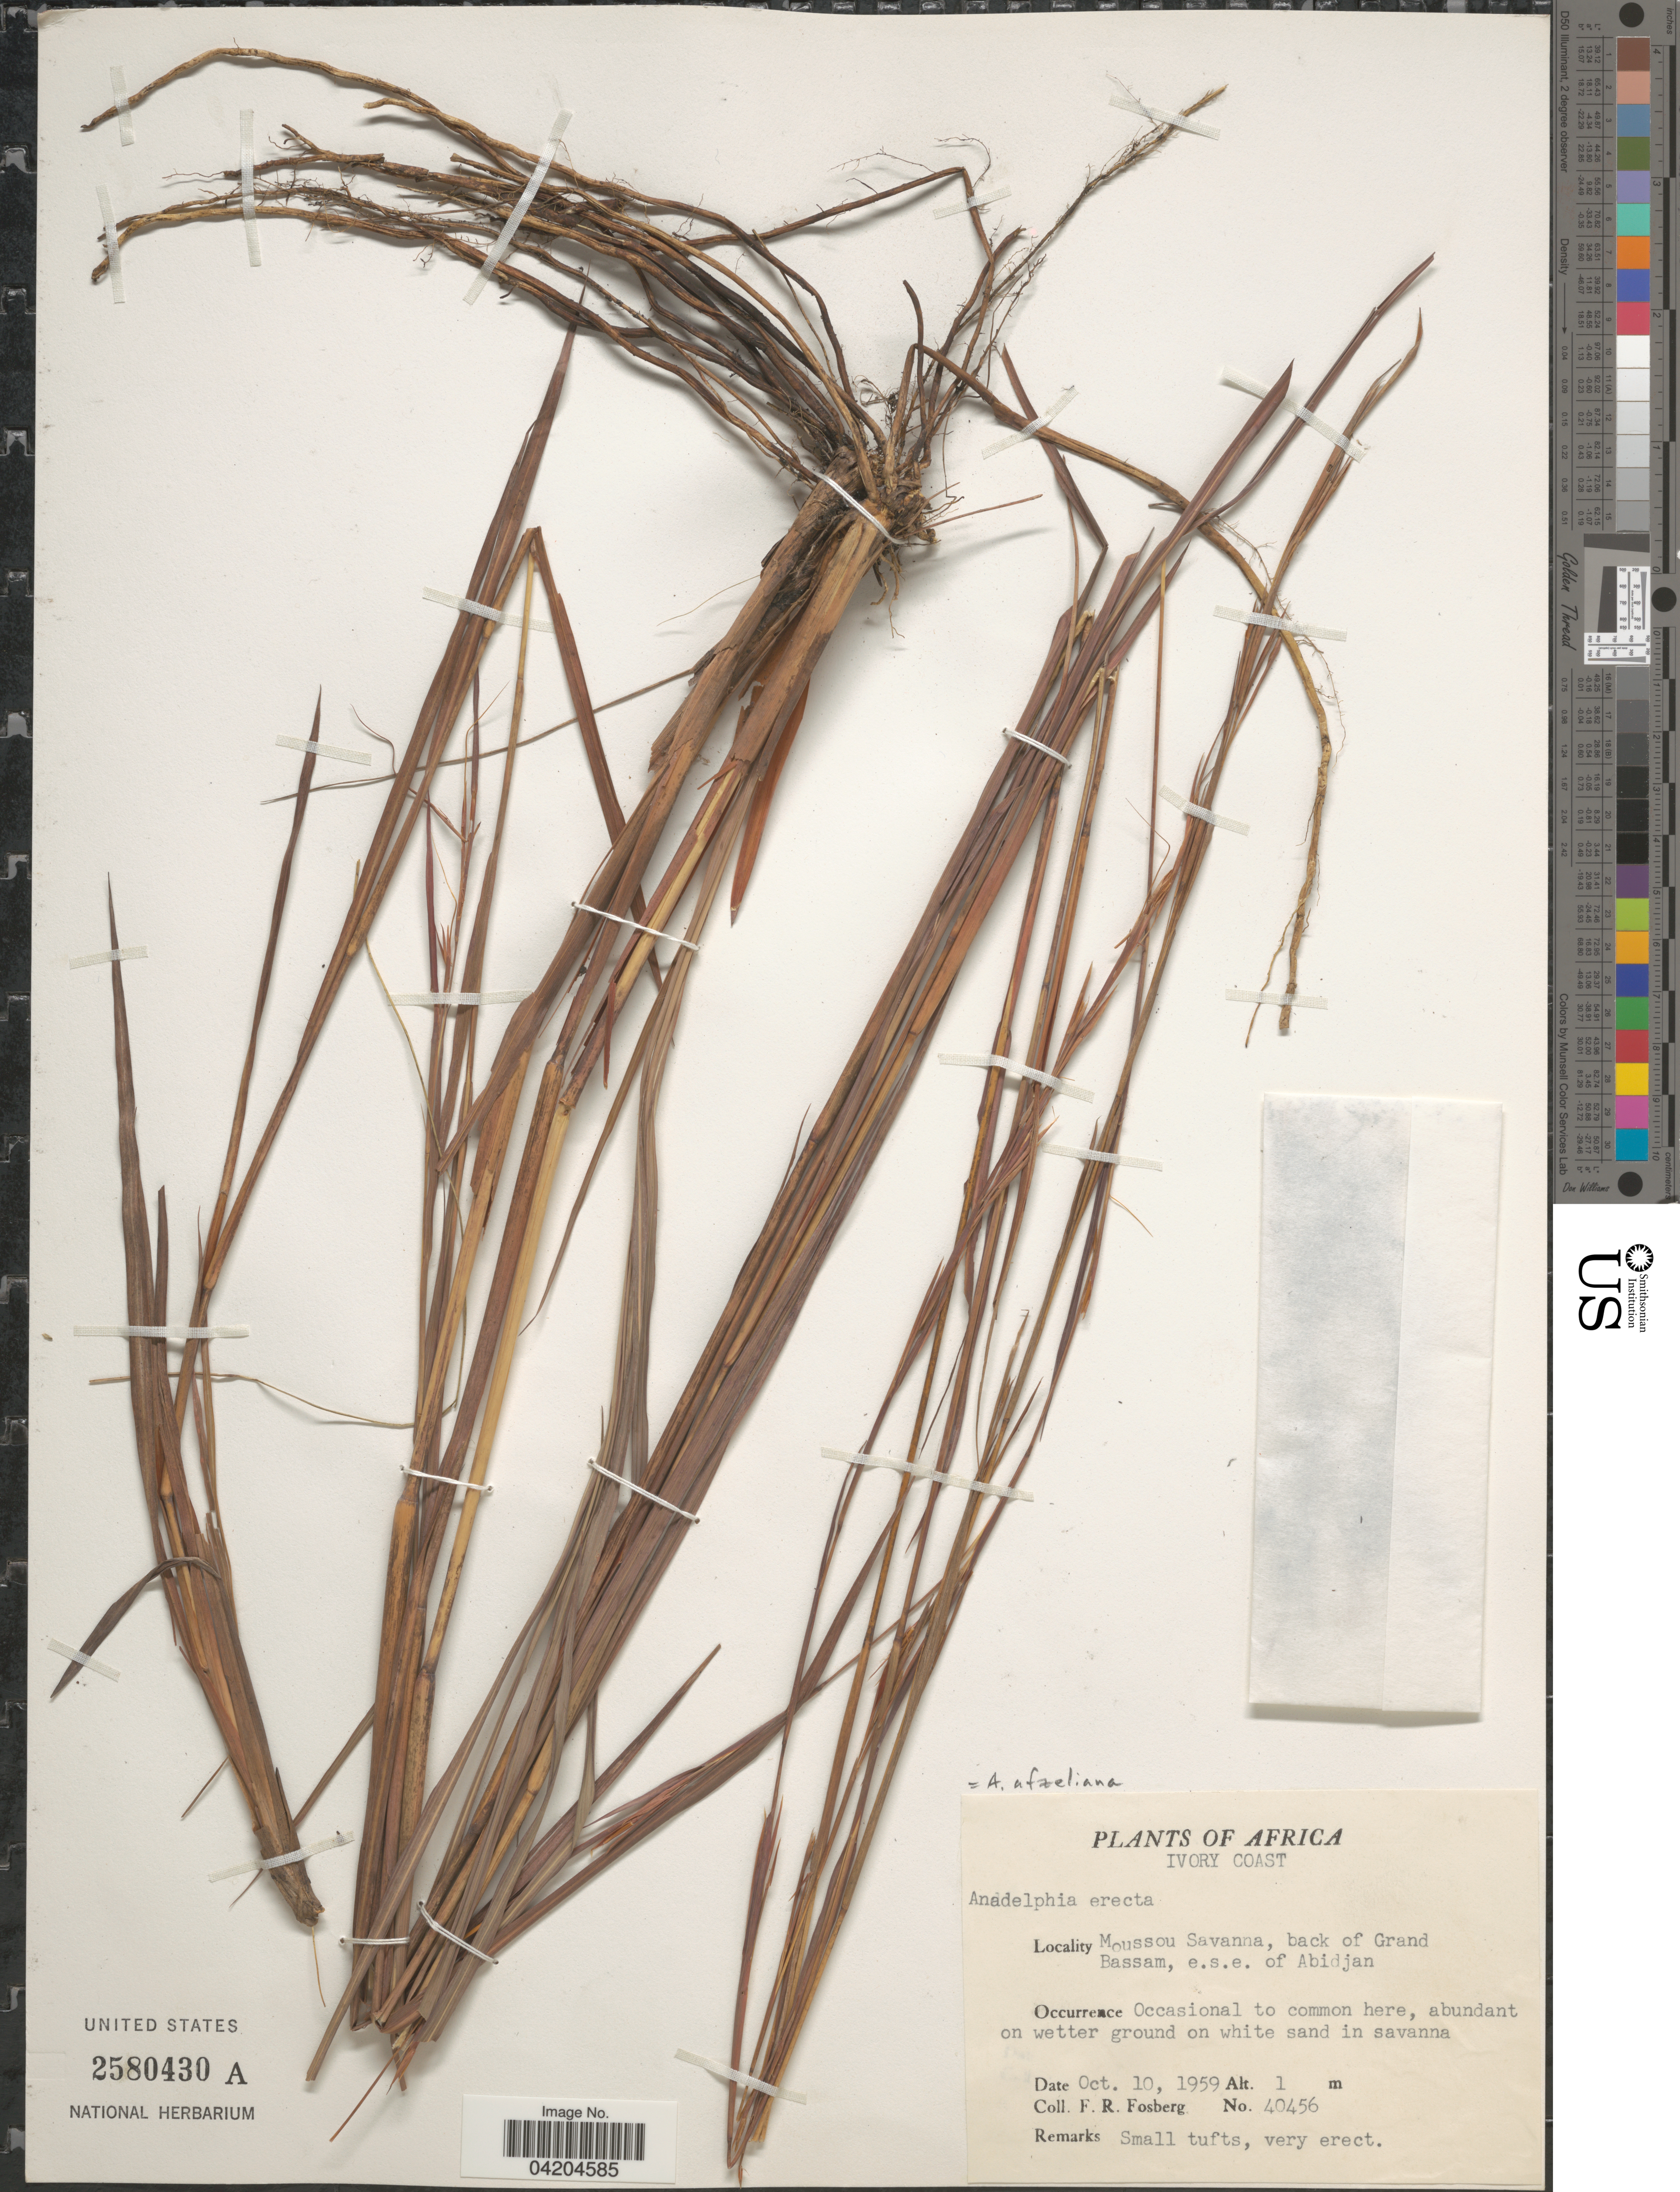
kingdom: Plantae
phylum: Tracheophyta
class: Liliopsida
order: Poales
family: Poaceae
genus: Anadelphia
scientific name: Anadelphia afzeliana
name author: Stapf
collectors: F. R. Fosberg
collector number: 40456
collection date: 1959-10-10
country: Ivory Coast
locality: Moussou Savanna, back of Grand Bassam, e.s.e. of Abidjan.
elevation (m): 1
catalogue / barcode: US 2580430A